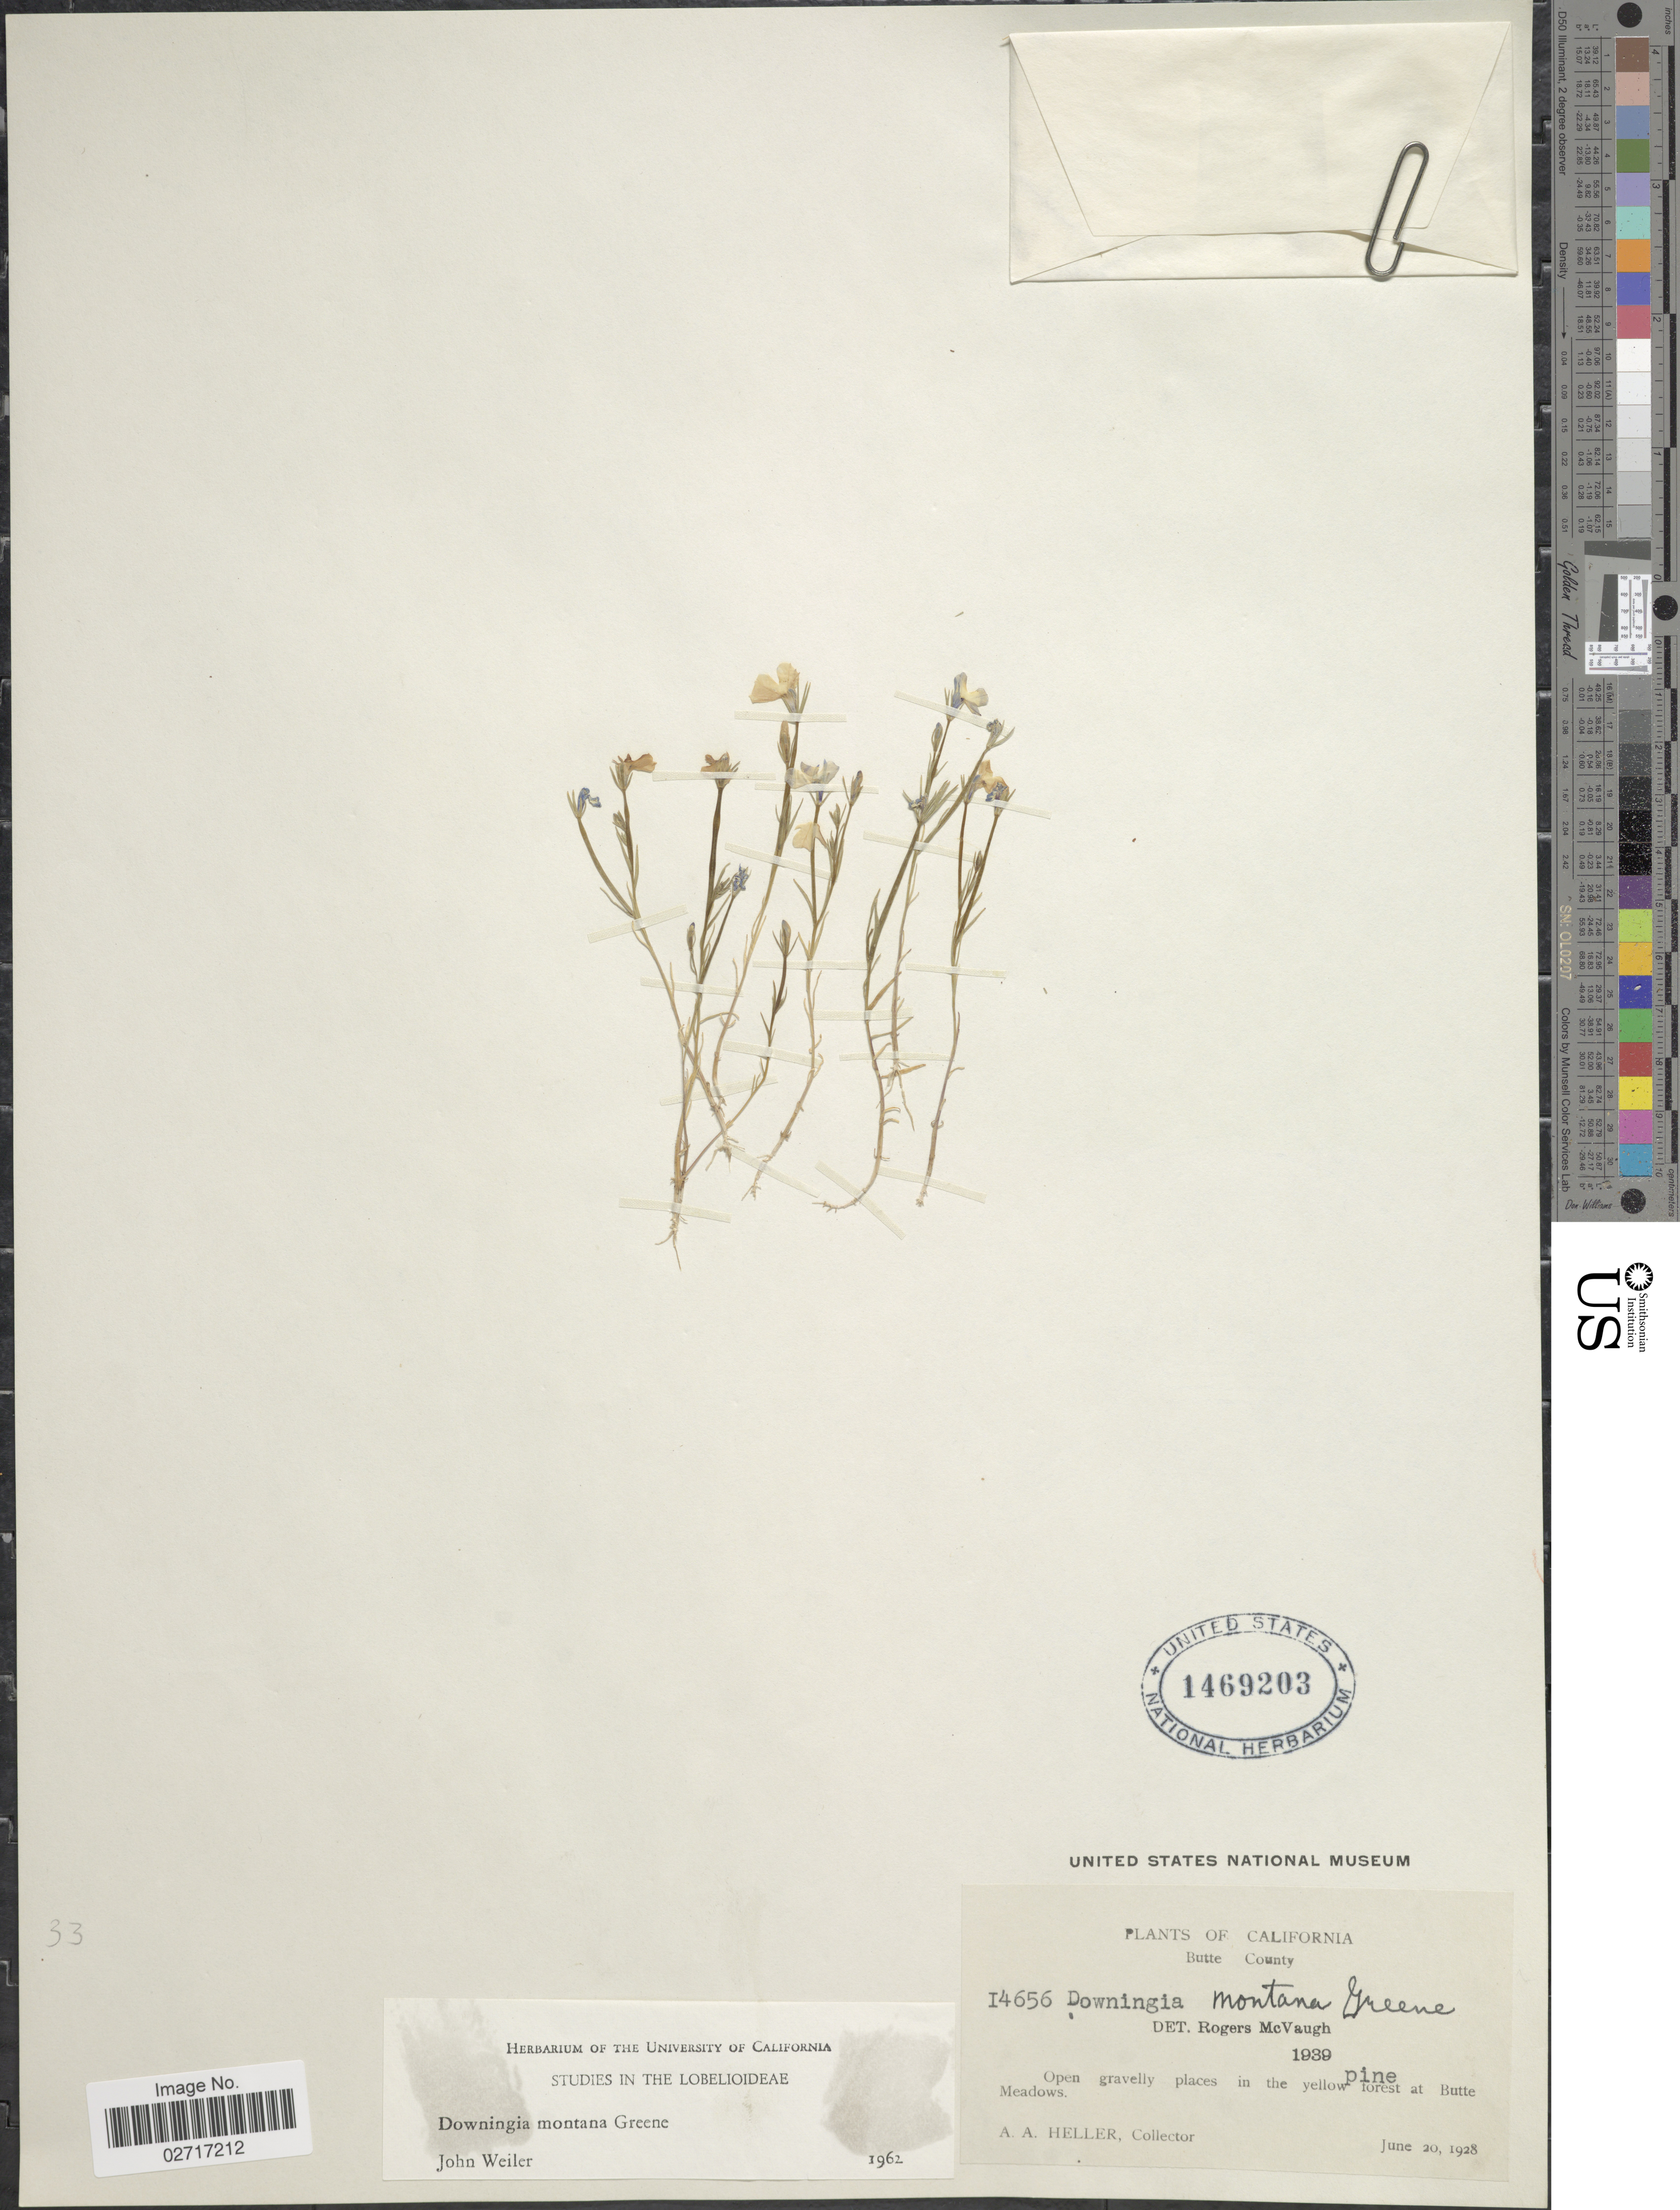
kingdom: Plantae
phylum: Tracheophyta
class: Magnoliopsida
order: Asterales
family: Campanulaceae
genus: Downingia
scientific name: Downingia montana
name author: S.W. Greene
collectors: A. A. Heller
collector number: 14656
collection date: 1928-06-20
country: United States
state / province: Nevada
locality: Butte County. Open gravelly places in the yellow pine forest at Butte Meadows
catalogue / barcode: US 1469203